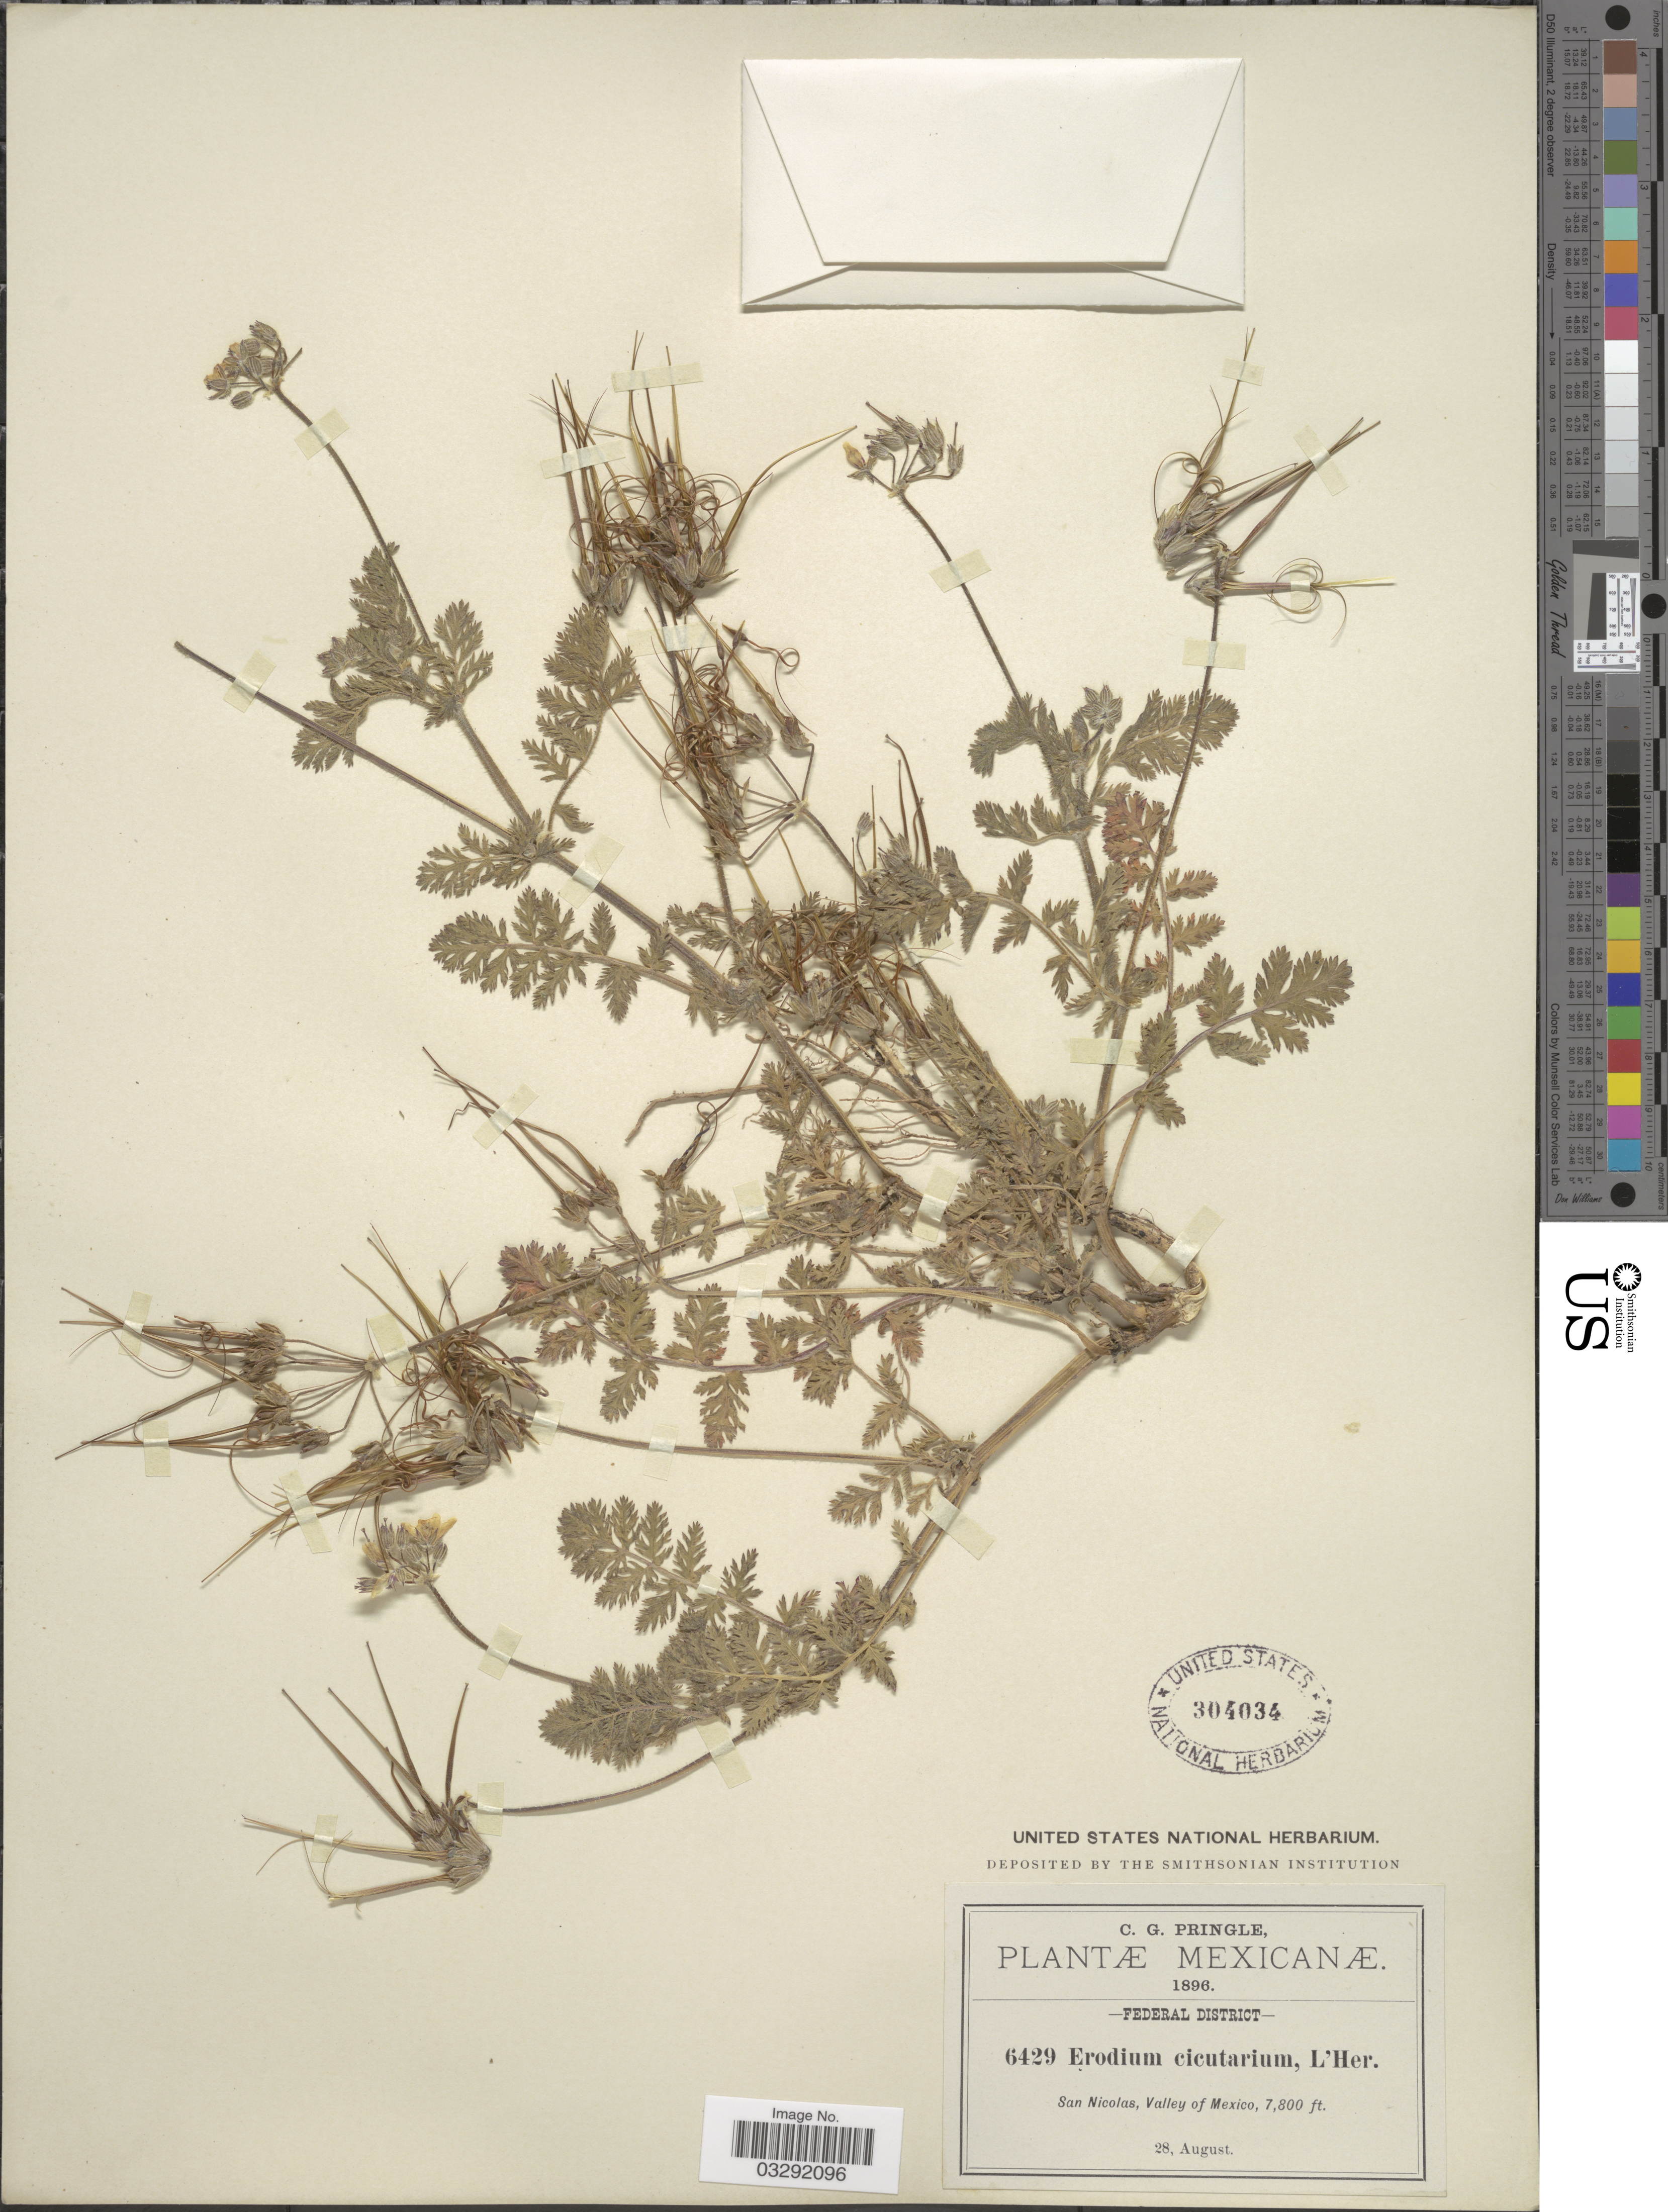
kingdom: Plantae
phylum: Tracheophyta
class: Magnoliopsida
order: Geraniales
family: Geraniaceae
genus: Erodium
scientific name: Erodium cicutarium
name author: (L.) L'Hér.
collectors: C. G. Pringle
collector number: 6429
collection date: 1896-08-28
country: Mexico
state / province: Distrito Federal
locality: Federal District. San Nicolas, Valley of Mexico.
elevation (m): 2377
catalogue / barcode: US 304034